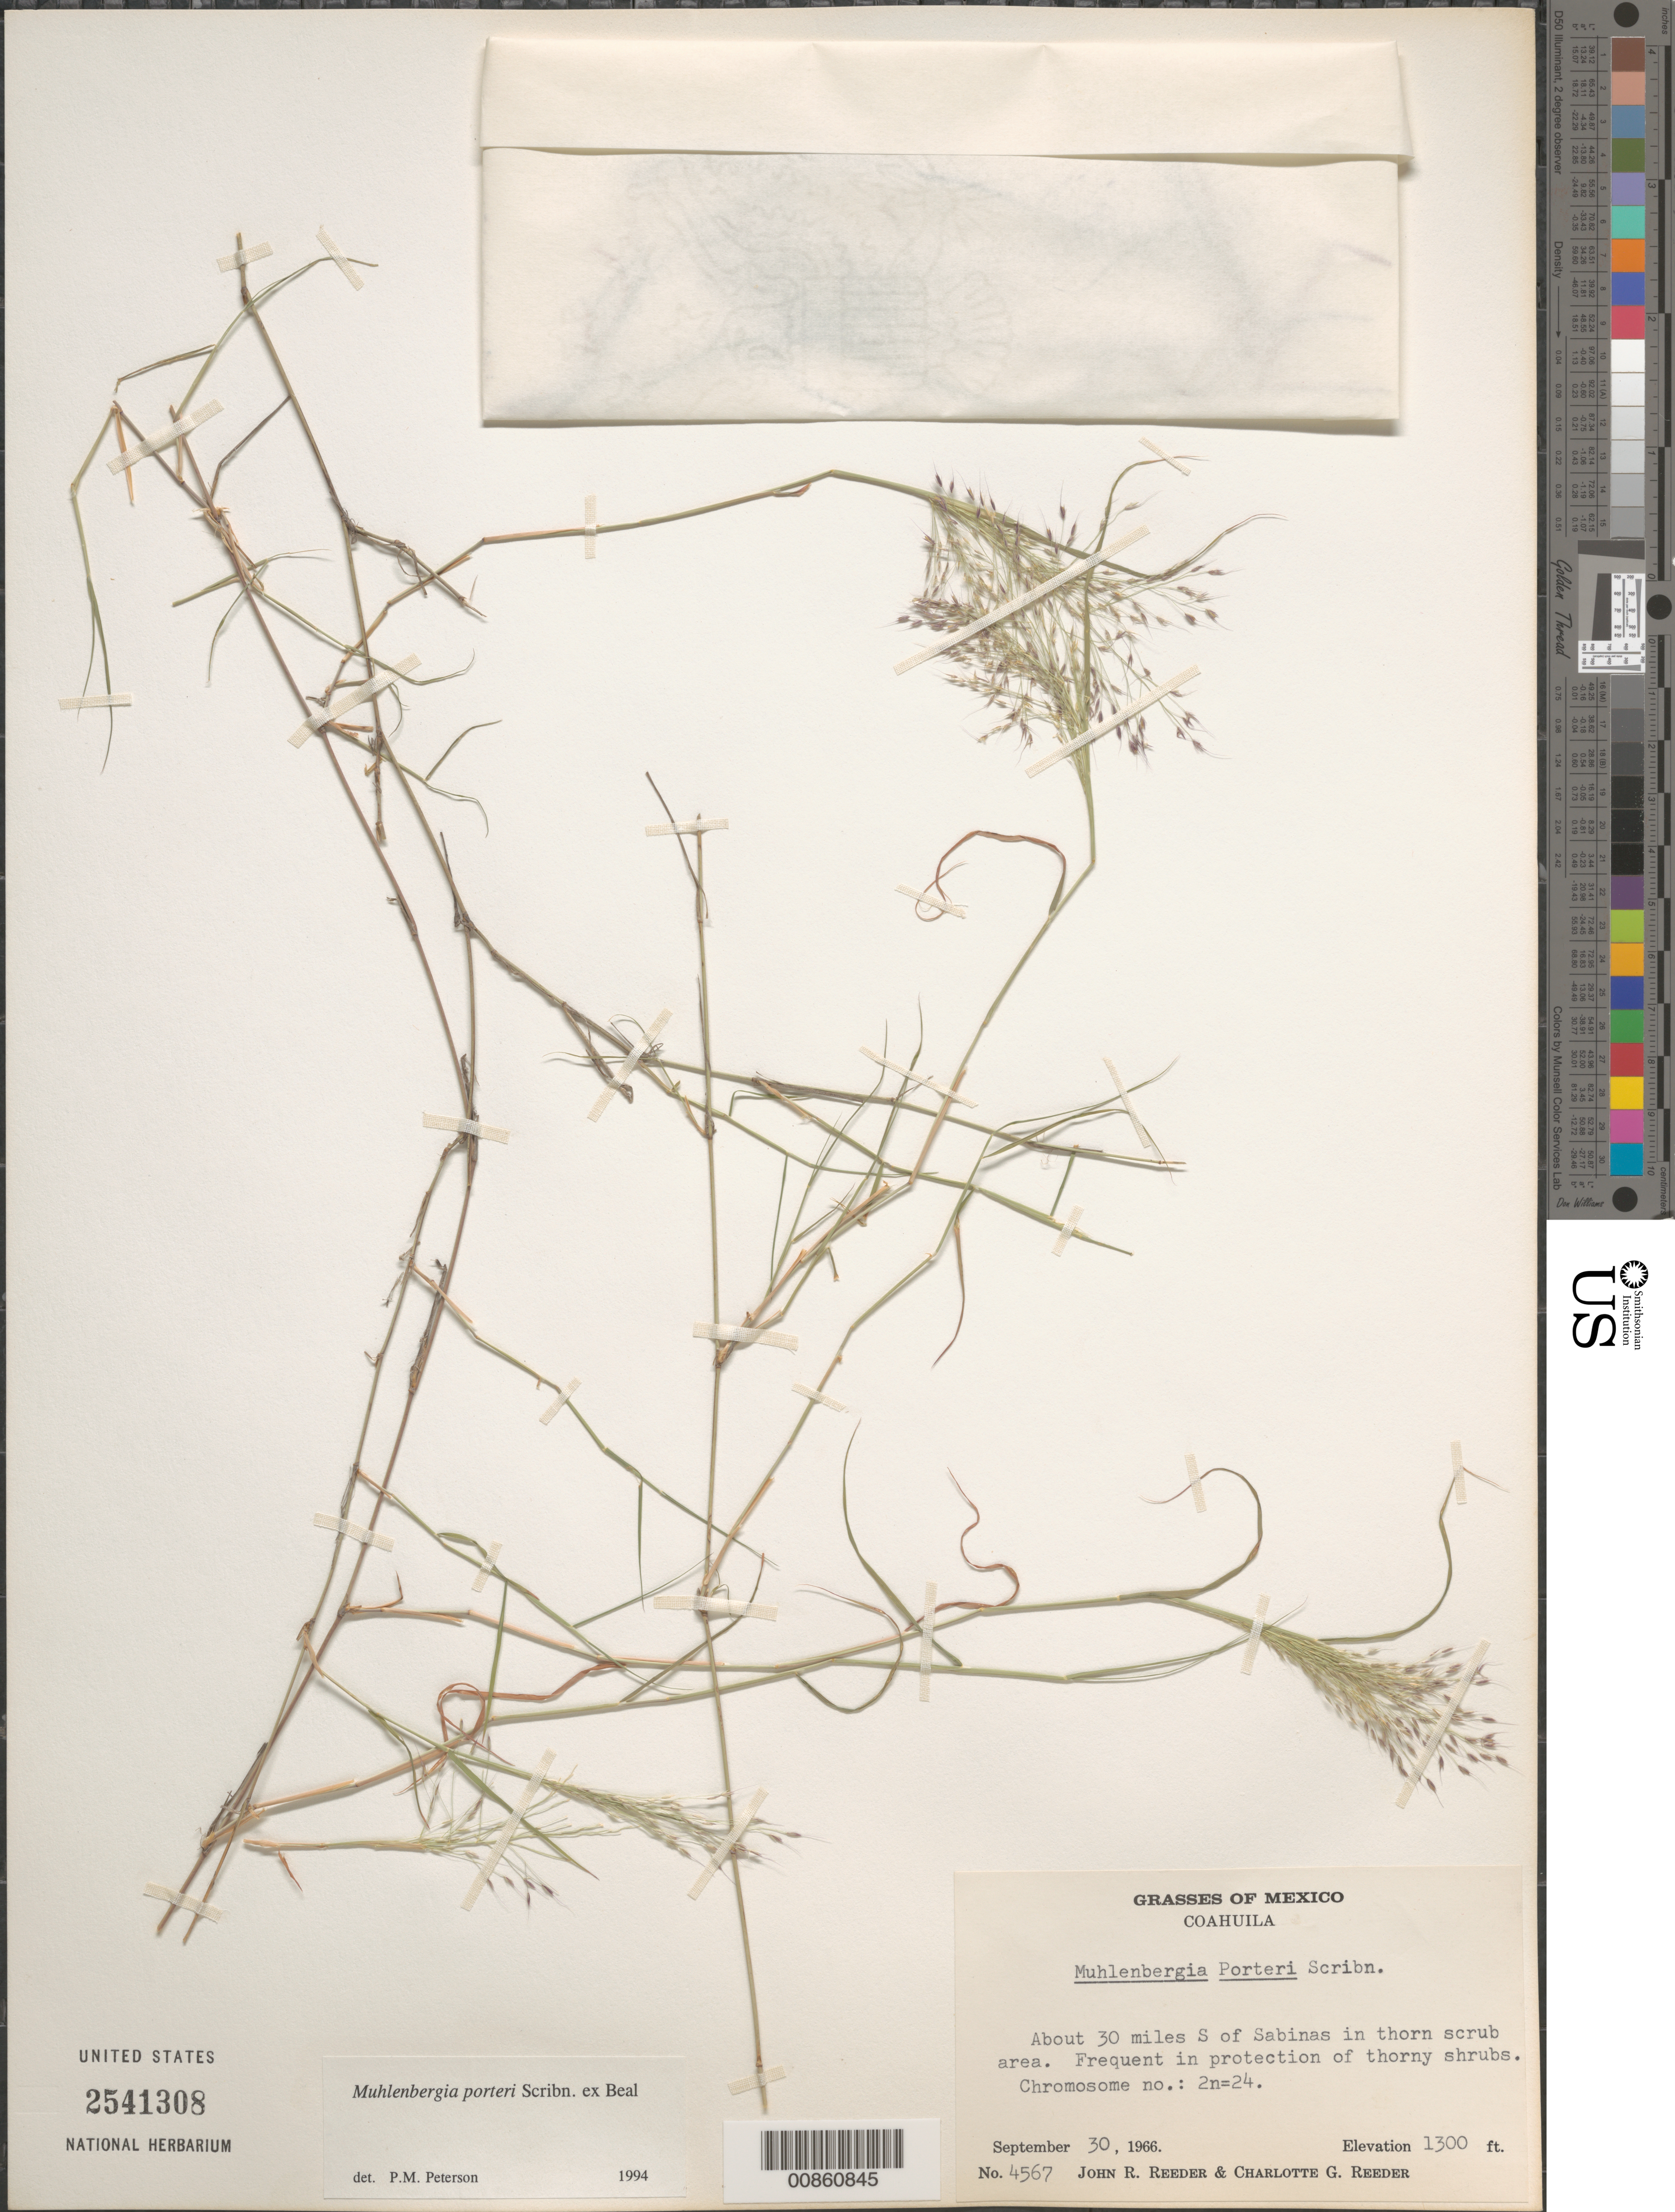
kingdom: Plantae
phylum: Tracheophyta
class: Liliopsida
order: Poales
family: Poaceae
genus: Muhlenbergia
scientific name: Muhlenbergia porteri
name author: Scribn. in W.J. Beal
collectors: J. R. Reeder & C. G. Reeder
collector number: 4567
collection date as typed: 30 Sep 1966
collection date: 1966-09-30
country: Mexico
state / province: Coahuila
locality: About 30 mi S of Sabinas, Coah.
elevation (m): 396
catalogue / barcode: US 2541308